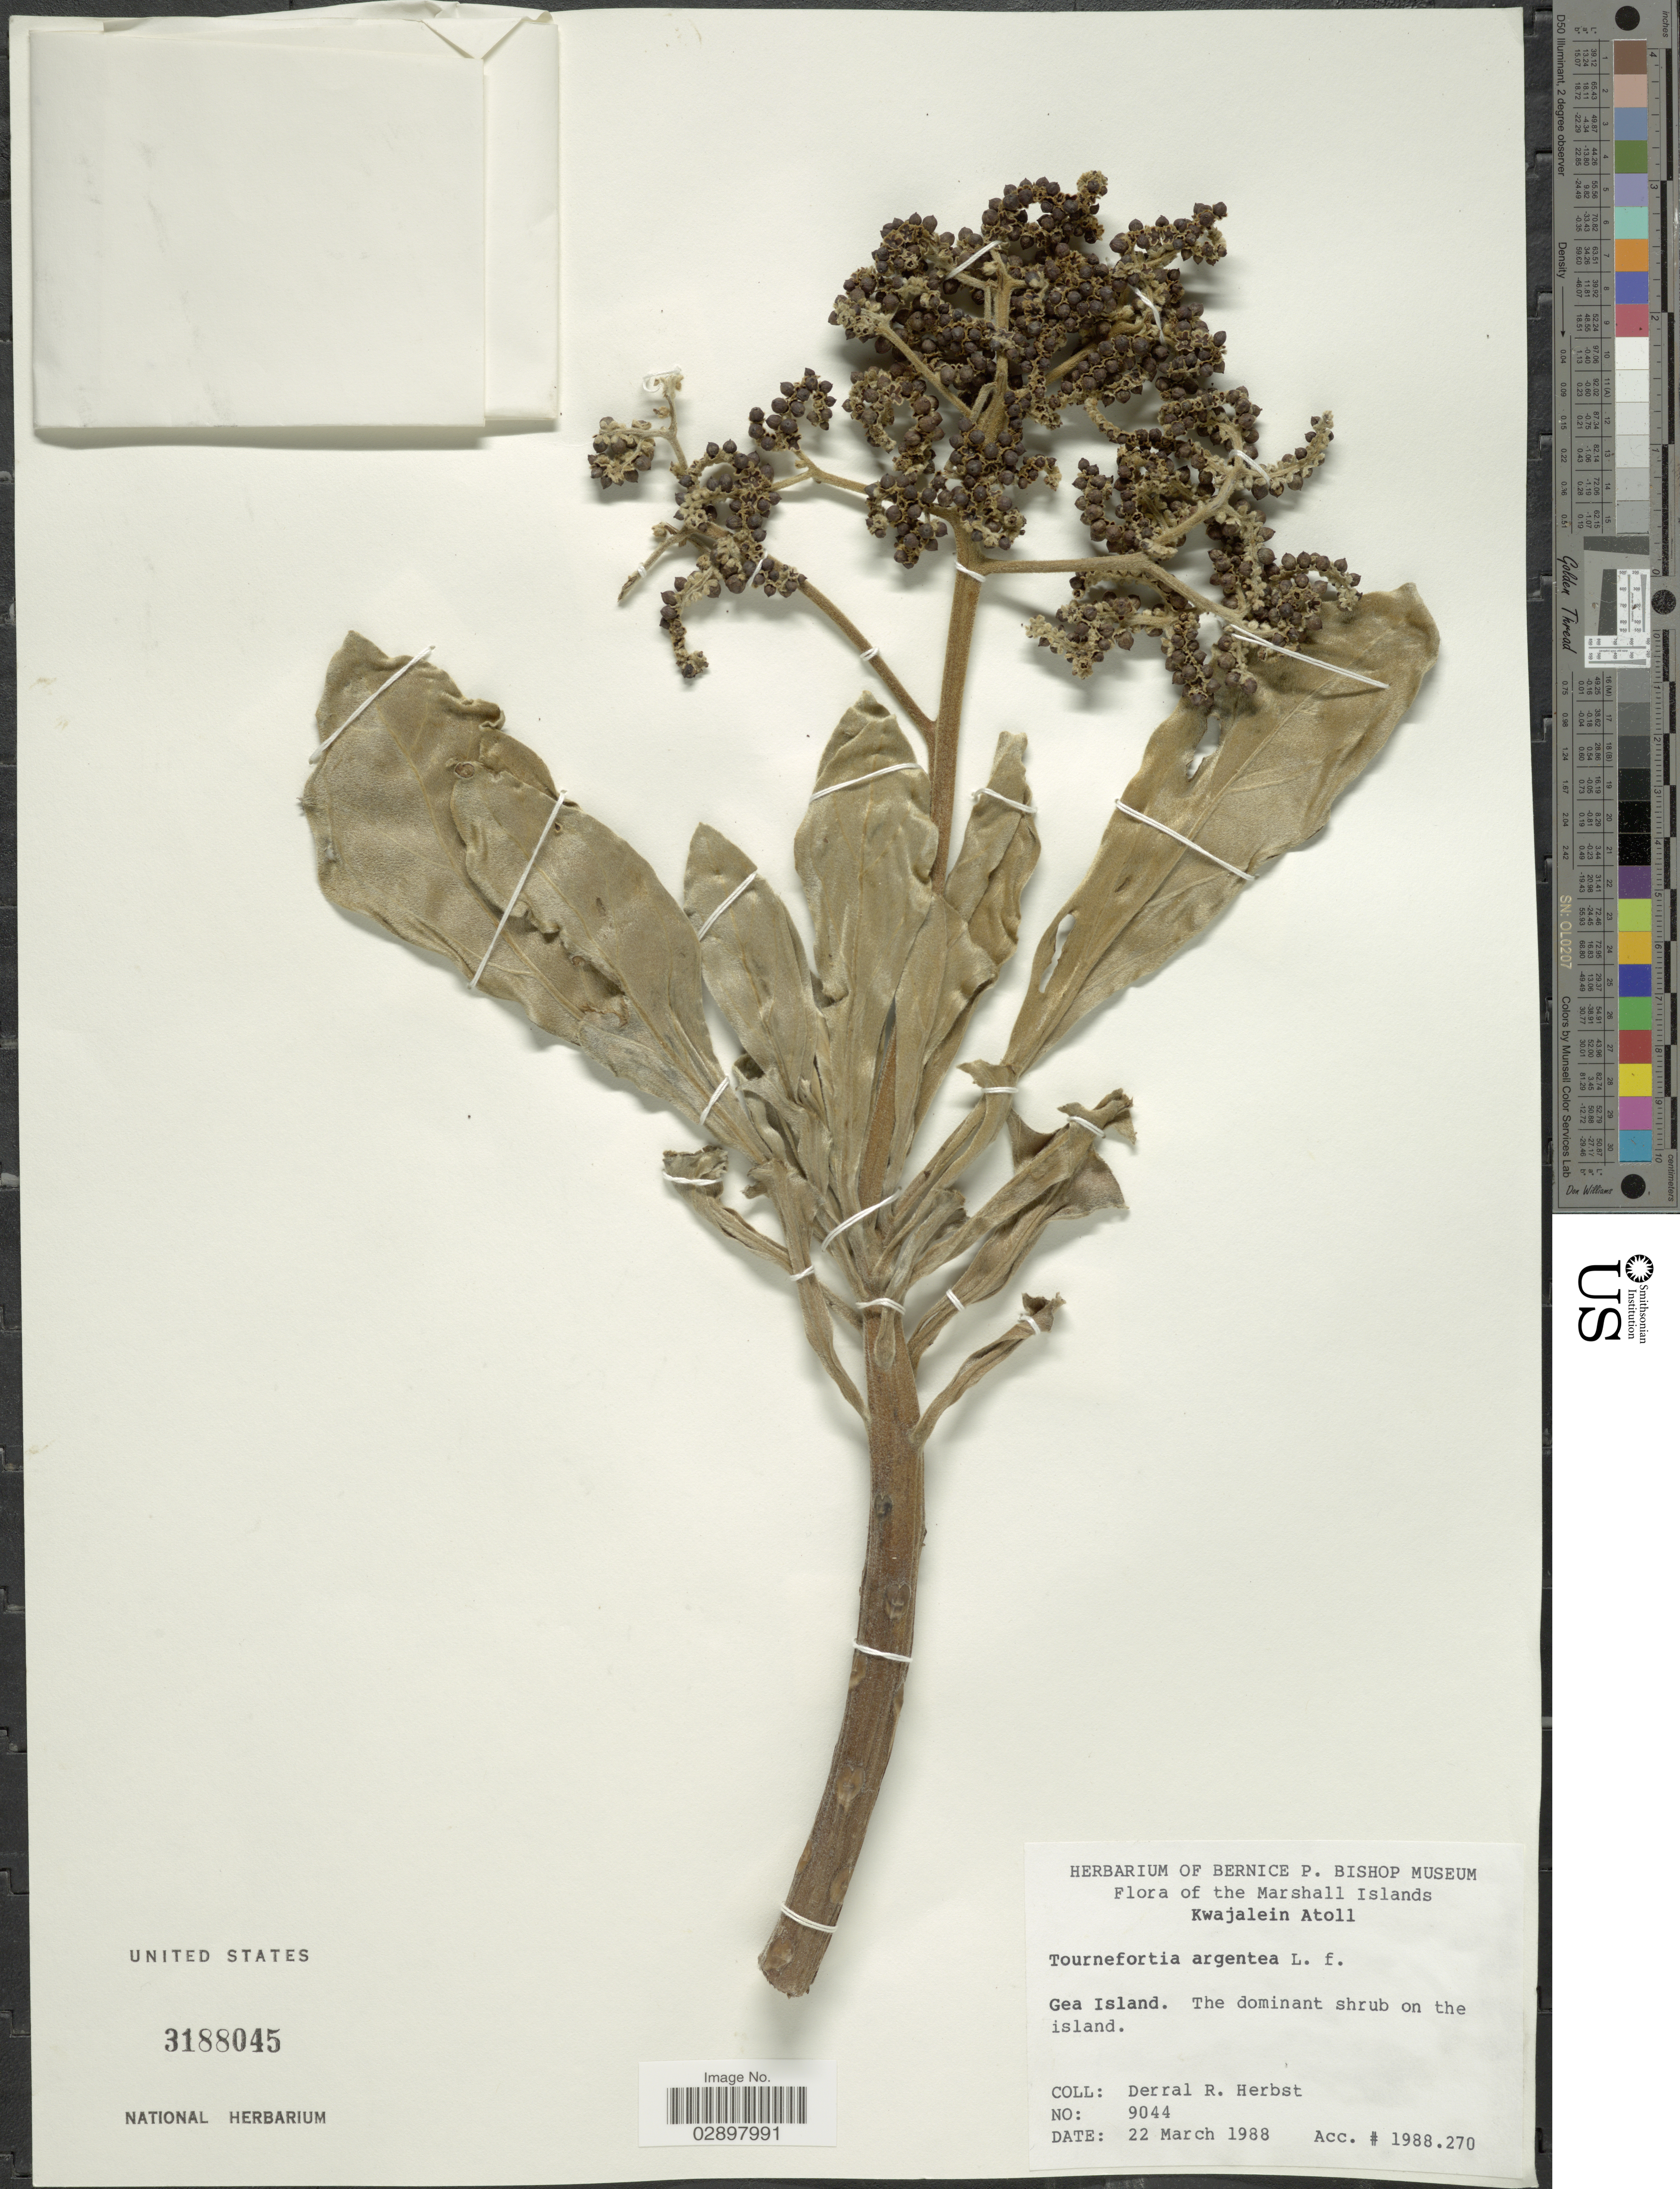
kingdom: Plantae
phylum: Tracheophyta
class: Magnoliopsida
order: Boraginales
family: Heliotropiaceae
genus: Heliotropium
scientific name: Heliotropium arboreum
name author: (Blanco) Mabberley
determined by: Wagner, W. L., (BOT), Smithsonian Institution - National Museum of Natural History (UNITED STATES)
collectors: D. R. Herbst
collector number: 9044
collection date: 1988-03-22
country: Marshall Islands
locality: Kwajalein Atoll. Gea Island.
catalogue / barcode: US 3188045